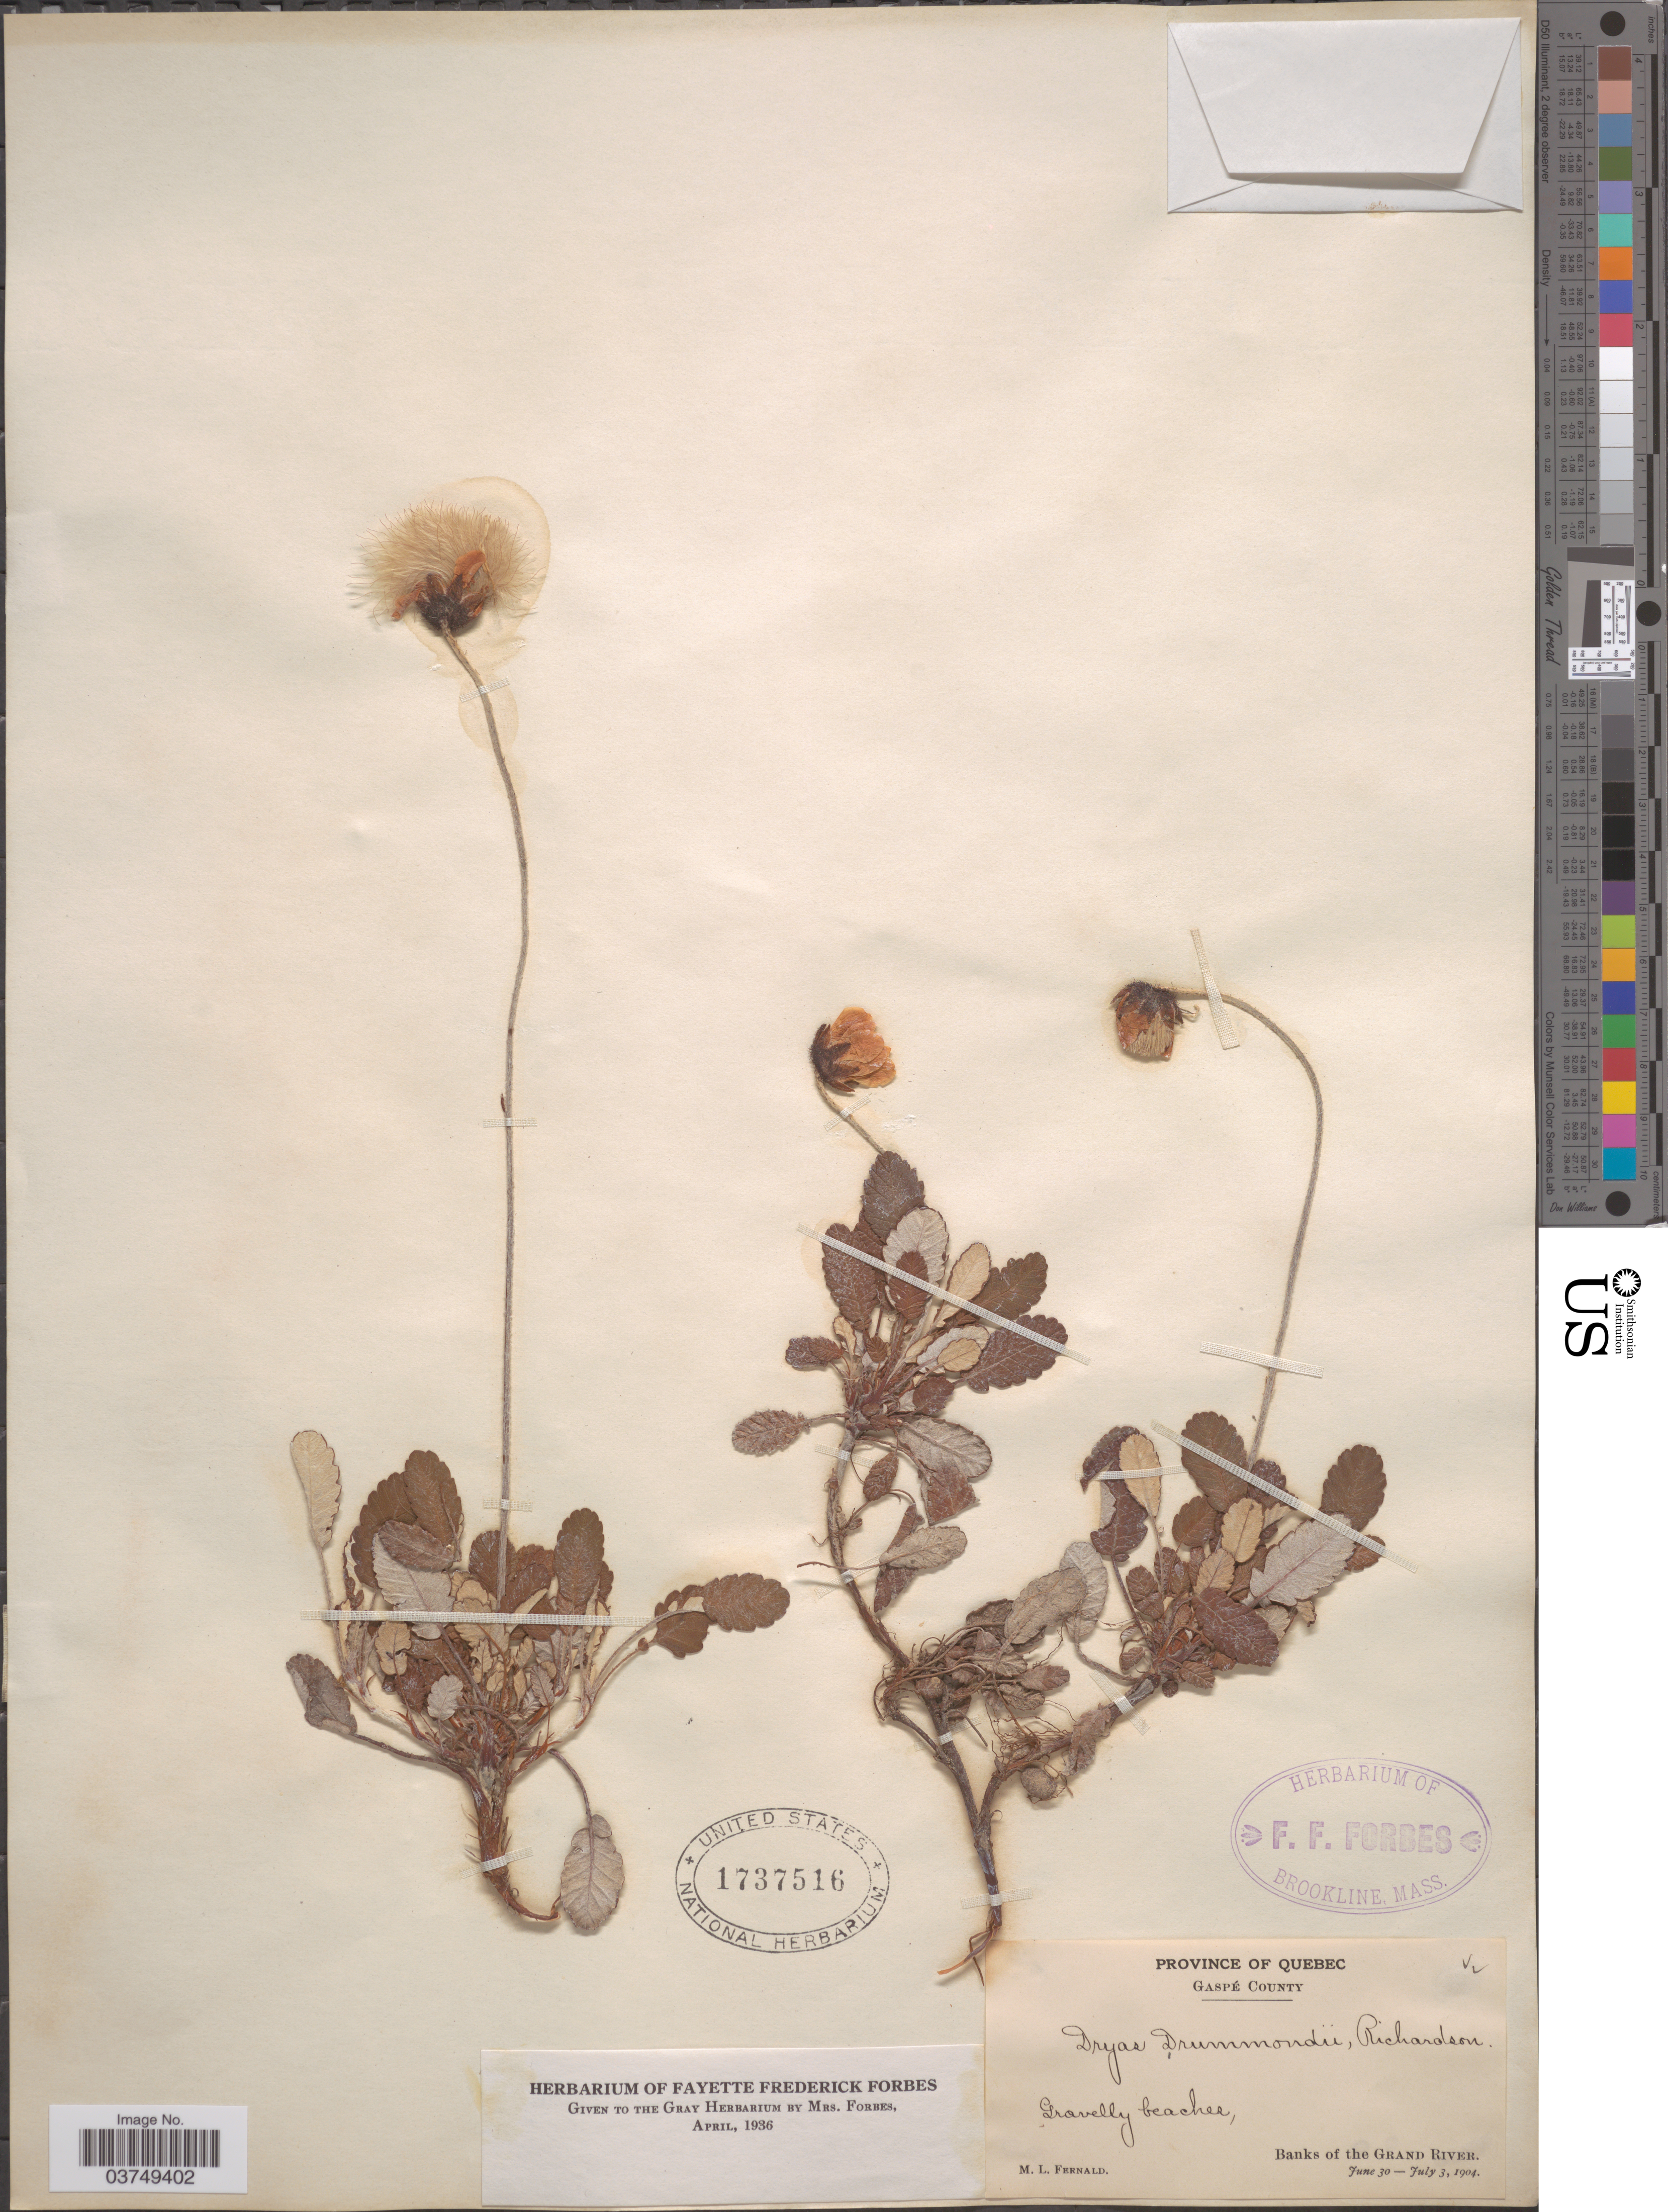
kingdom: Plantae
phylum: Tracheophyta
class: Magnoliopsida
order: Rosales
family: Rosaceae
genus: Dryas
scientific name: Dryas drummondii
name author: Hook. & Richardson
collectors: M. L. Fernald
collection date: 1904-06-30/1904-07-03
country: Canada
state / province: Quebec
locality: Gaspé County. Banks of the Grand River.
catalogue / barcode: US 1737516